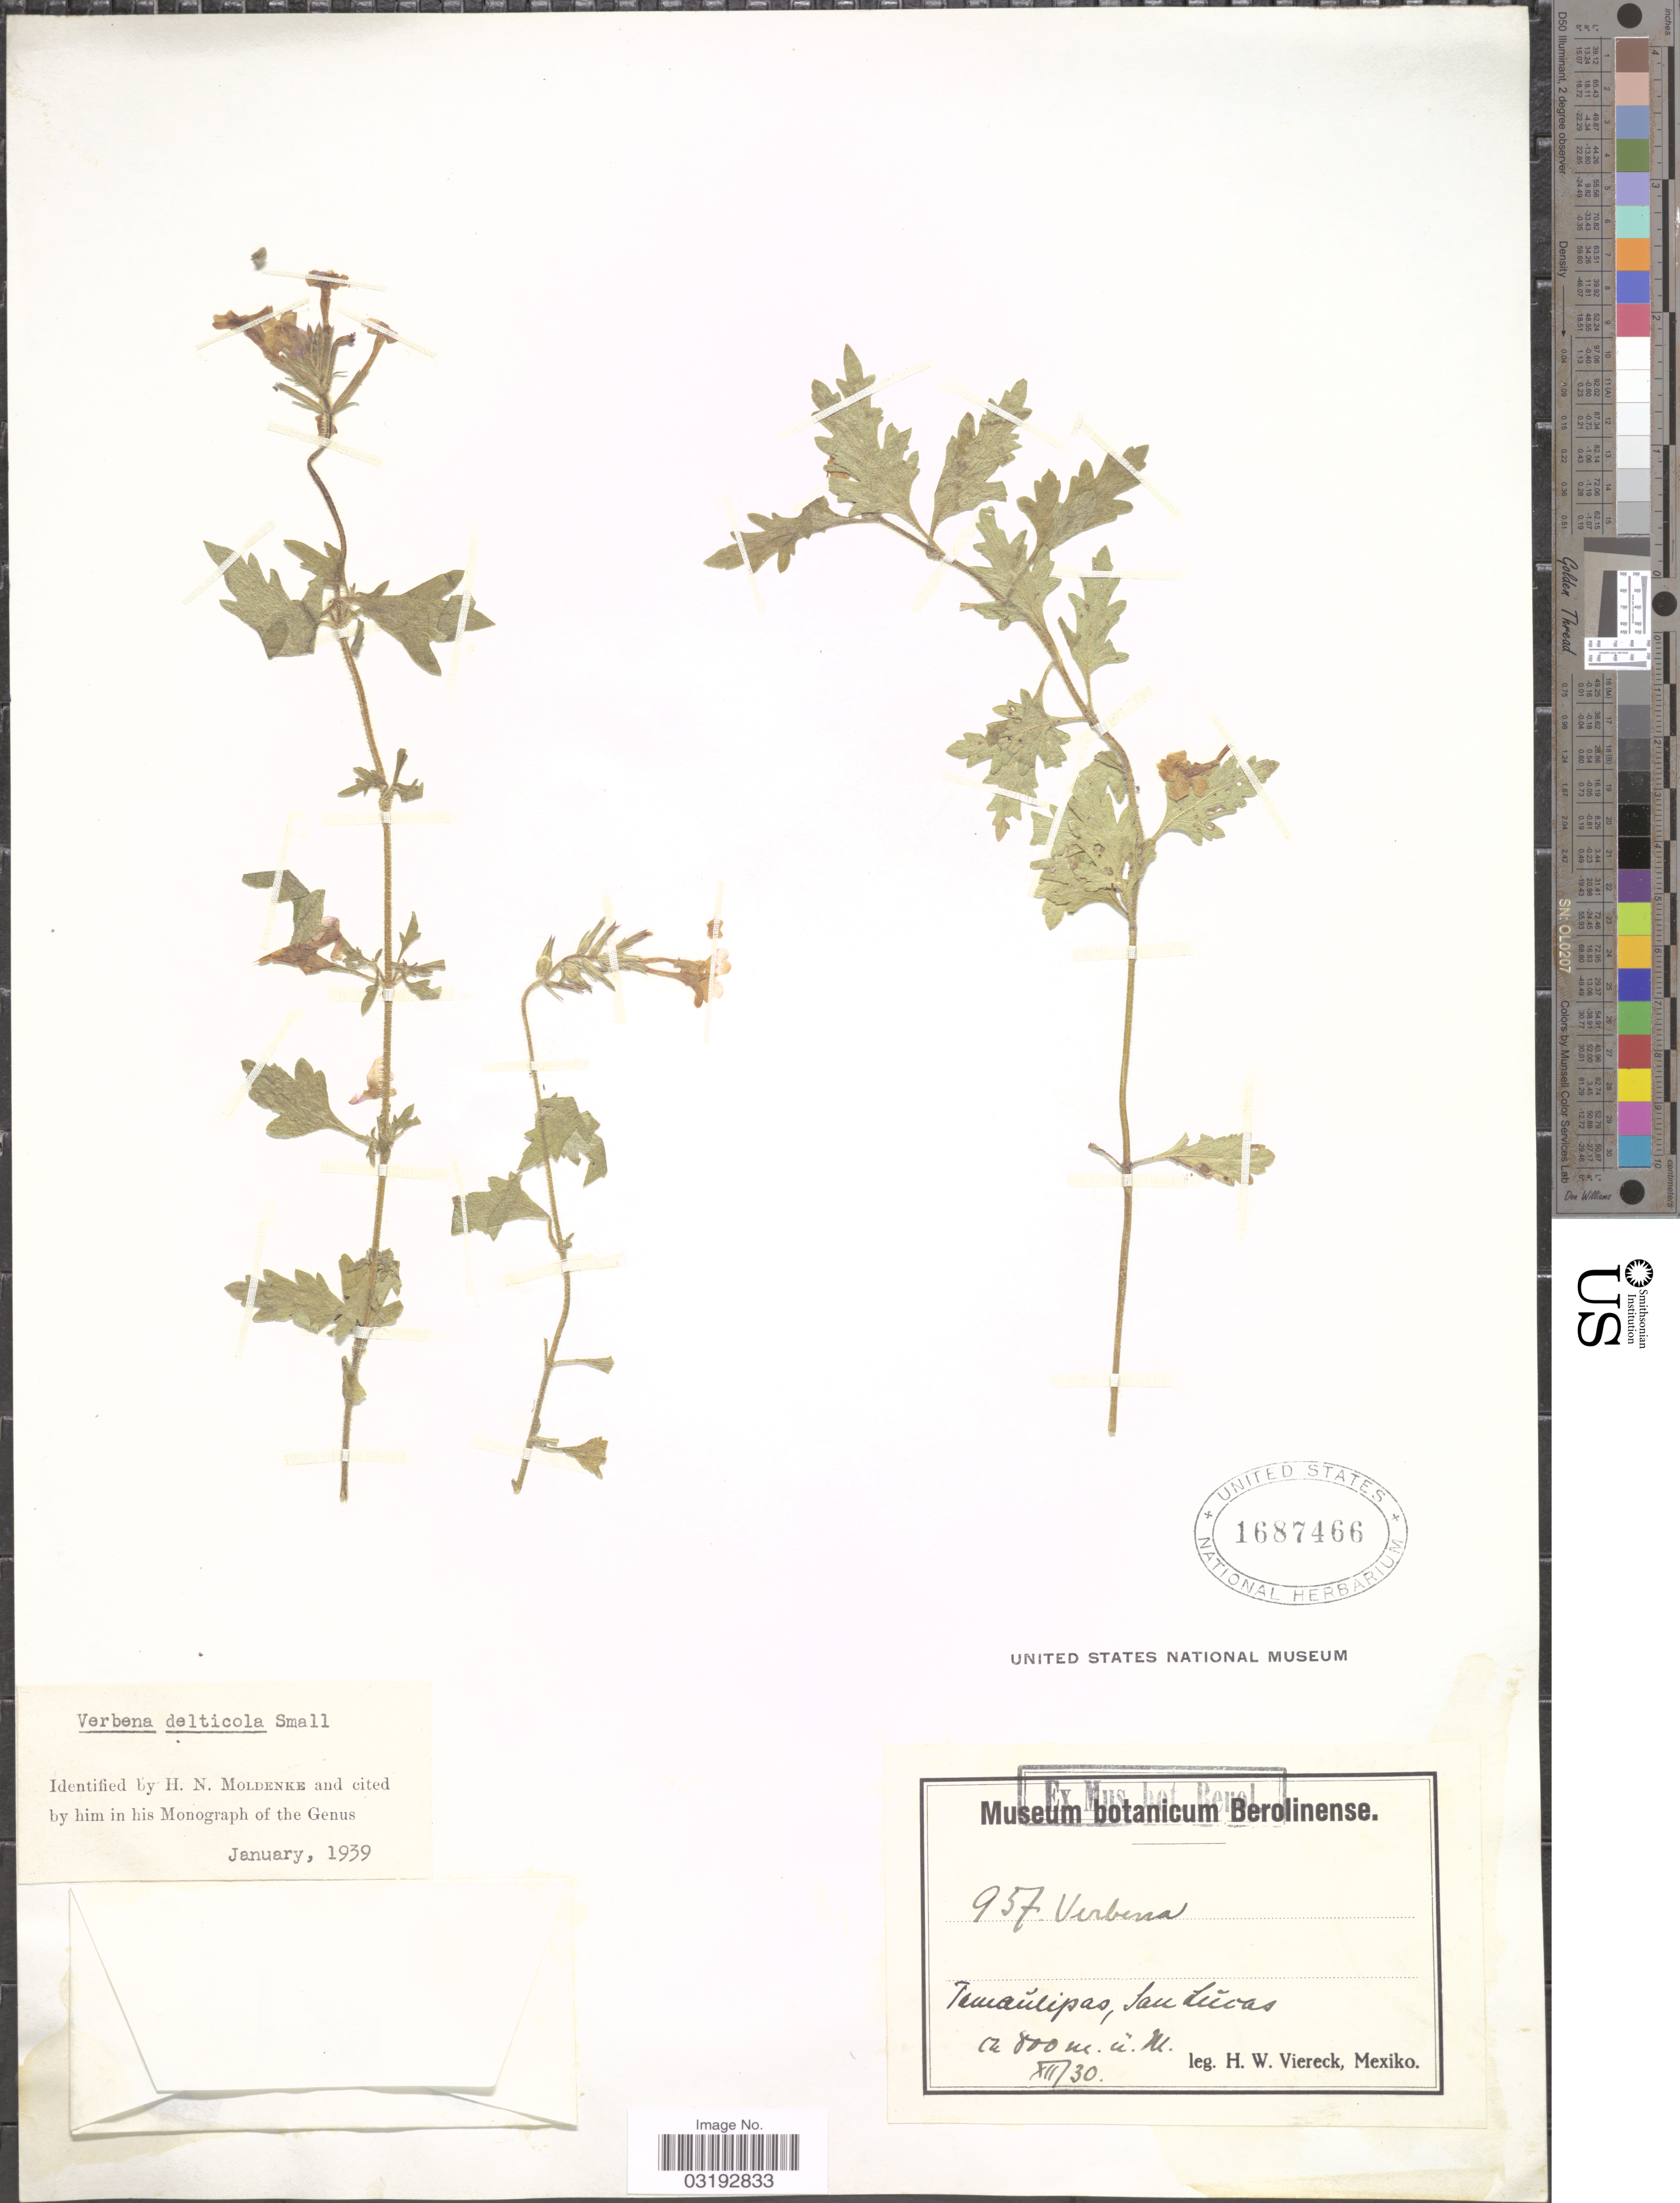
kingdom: Plantae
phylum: Tracheophyta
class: Magnoliopsida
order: Lamiales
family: Verbenaceae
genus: Verbena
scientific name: Verbena delticola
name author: Small ex Perry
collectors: H. W. Viereck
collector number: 957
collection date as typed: Transcribed d/m/y: /12/30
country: Mexico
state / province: Tamaulipas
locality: San Lucas.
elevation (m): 800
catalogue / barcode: US 1687466